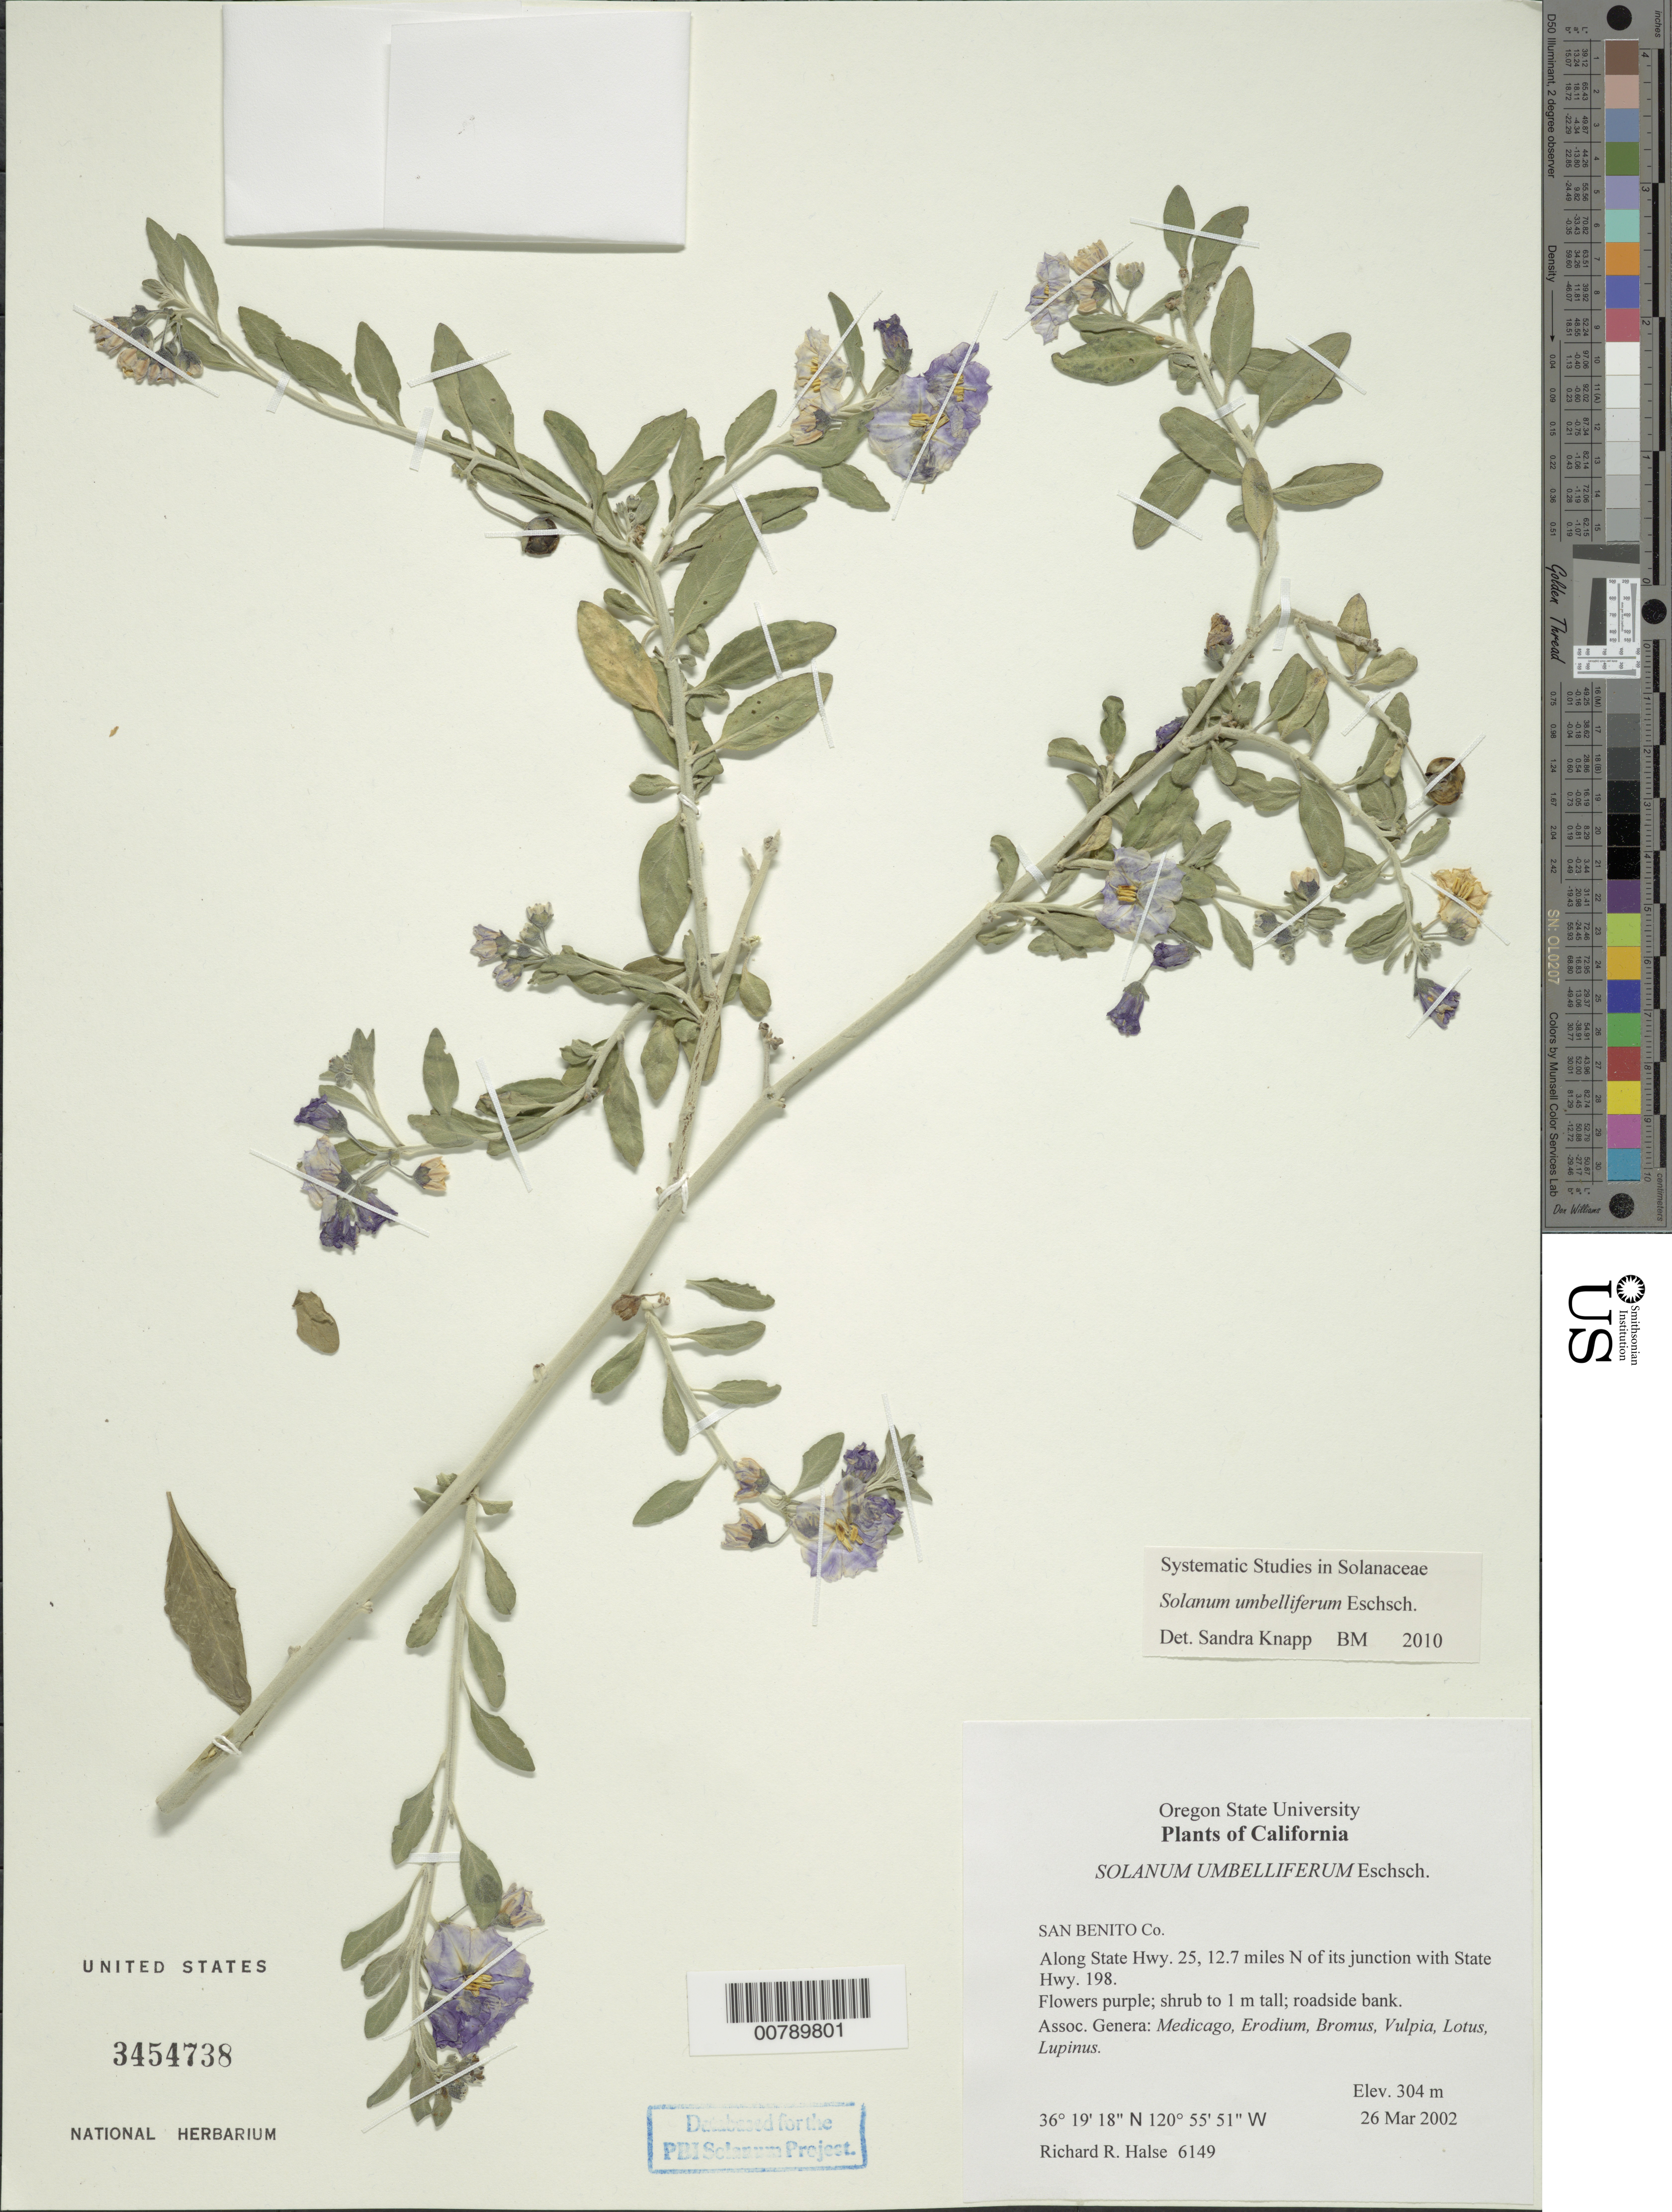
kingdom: Plantae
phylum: Tracheophyta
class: Magnoliopsida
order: Solanales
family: Solanaceae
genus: Solanum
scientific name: Solanum umbelliferum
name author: Eschsch.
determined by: Knapp, S. D.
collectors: R. Halse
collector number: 6149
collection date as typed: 26 Mar 2002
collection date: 2002-03-26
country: United States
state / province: California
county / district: San Benito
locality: along State Highway 25, 12.7 miles N of its junction with State Highway 198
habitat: roadside bank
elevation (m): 304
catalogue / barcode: US 3454738